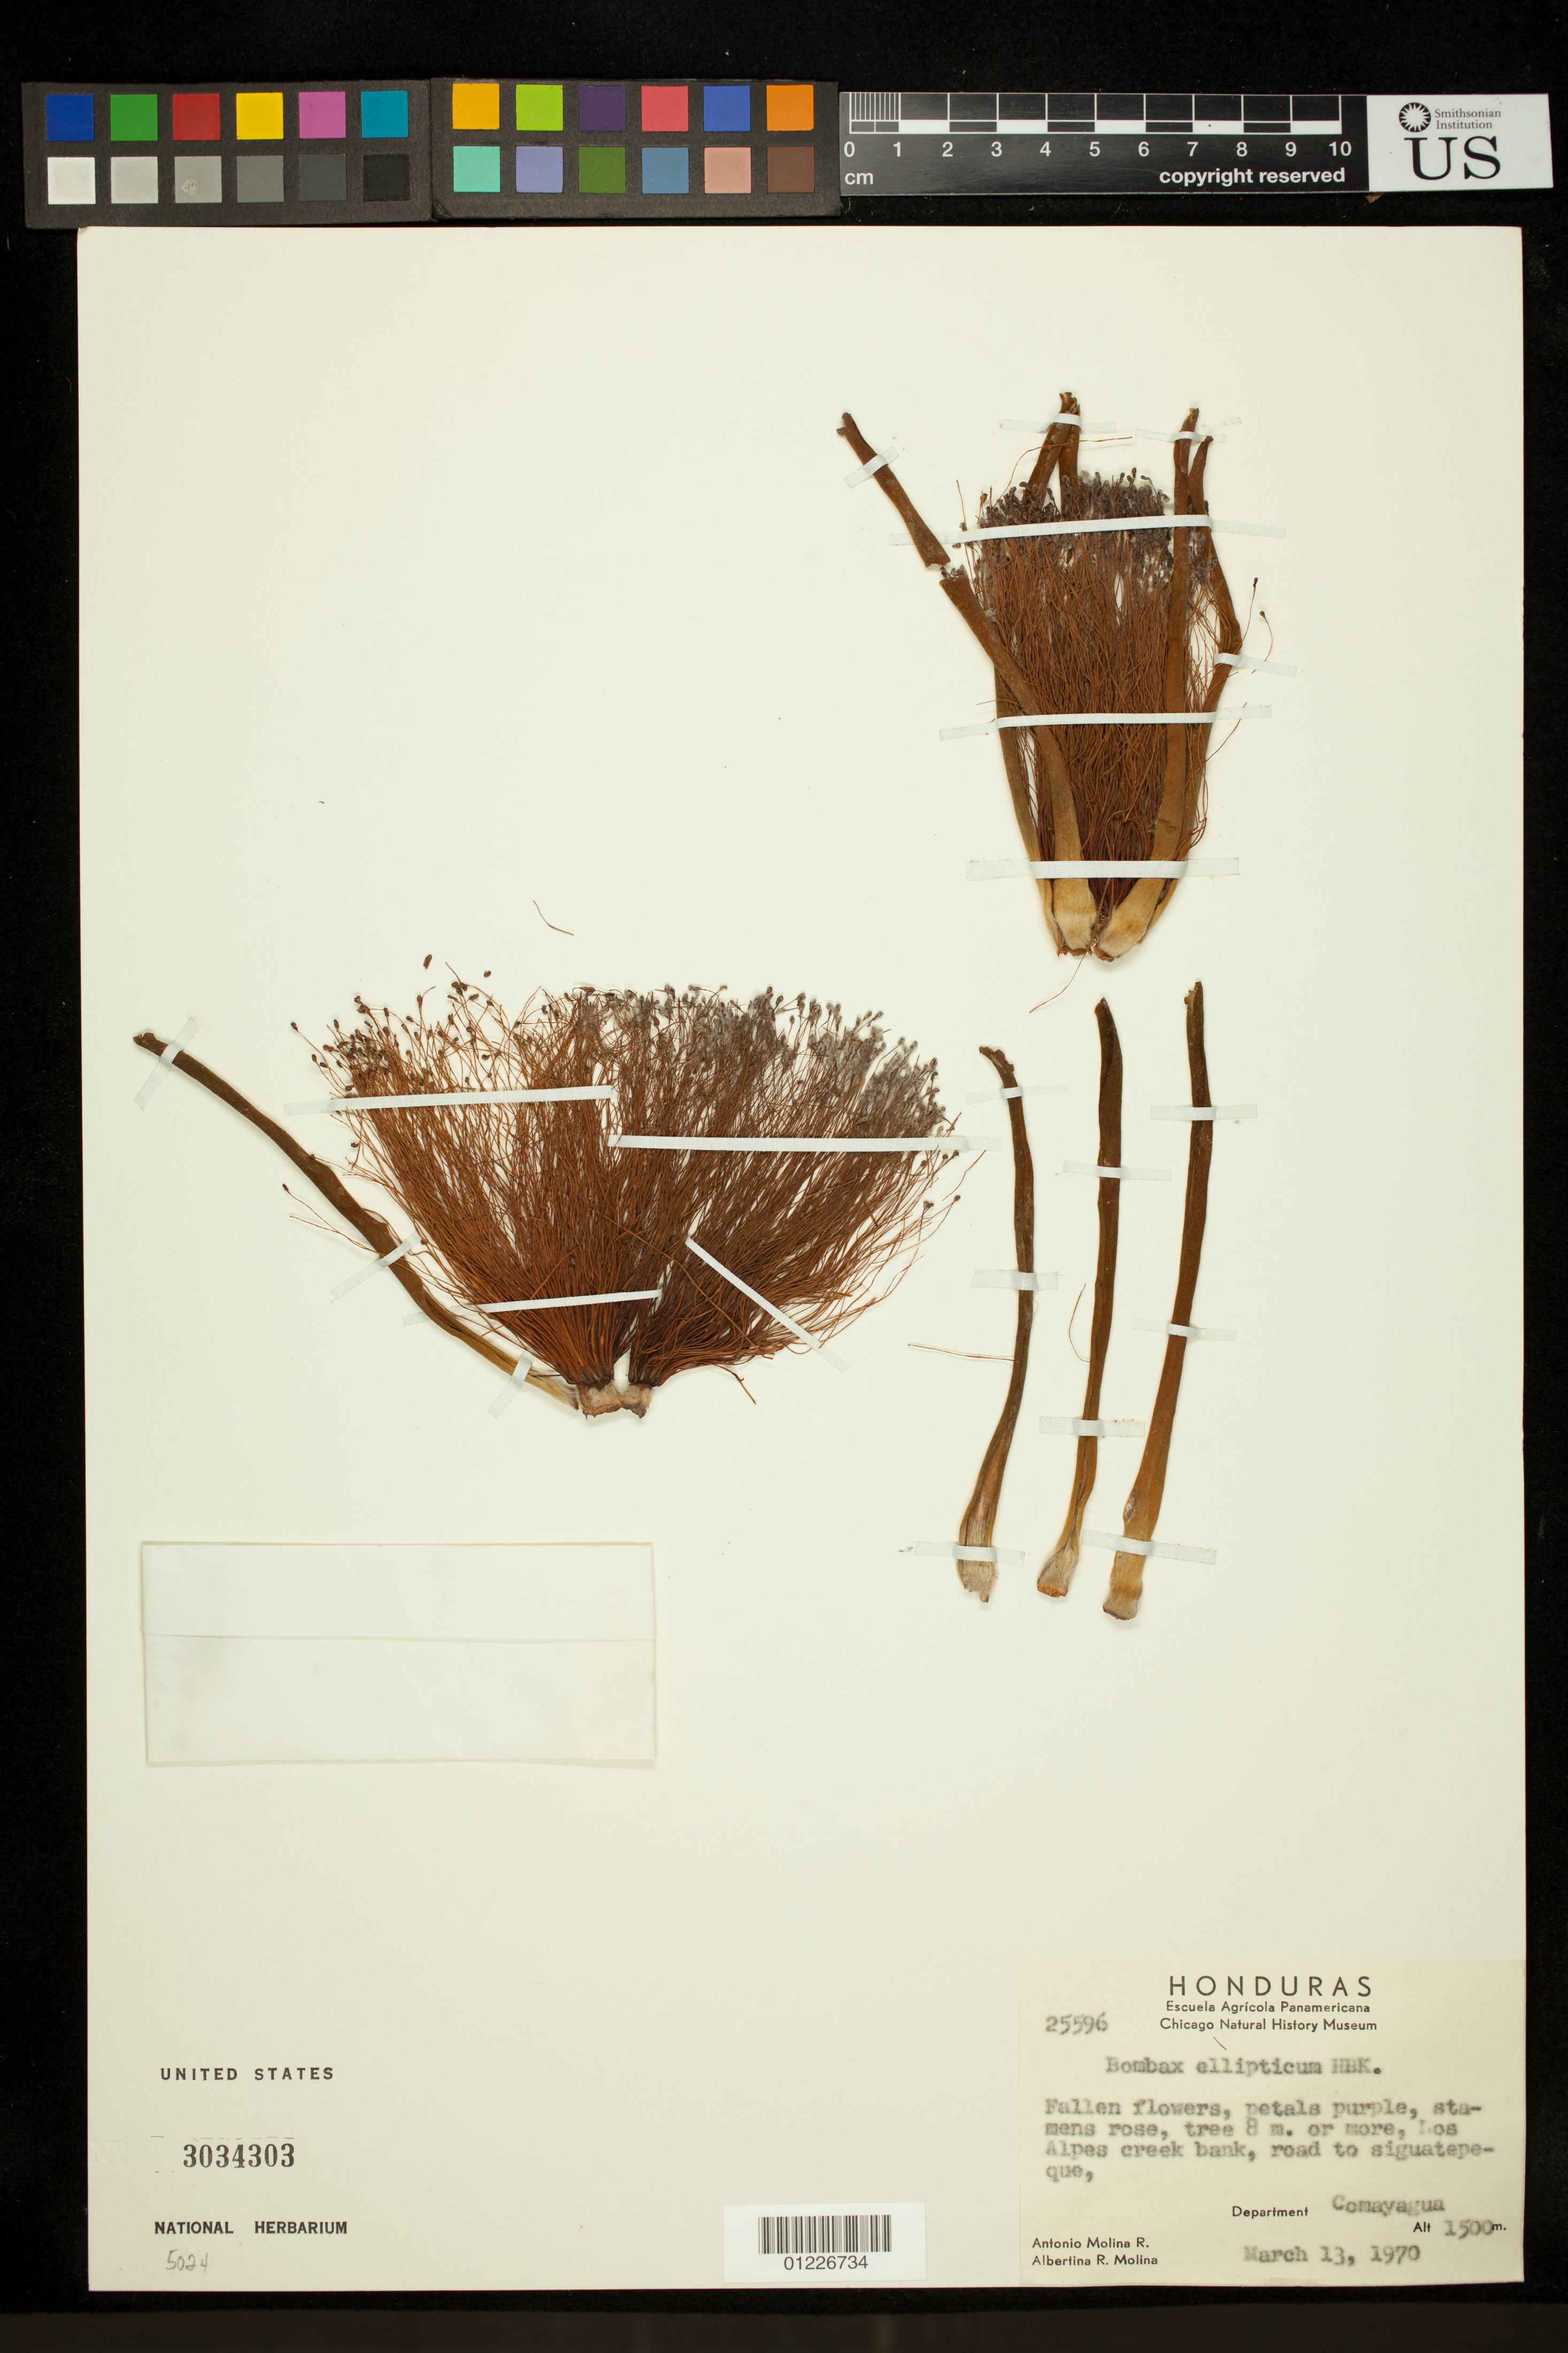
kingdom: Plantae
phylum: Tracheophyta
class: Magnoliopsida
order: Malvales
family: Malvaceae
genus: Pseudobombax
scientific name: Pseudobombax ellipticum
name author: (Kunth) Dugand G.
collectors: A. R. Molina & A. R. Molina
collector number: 25596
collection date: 1970-03-13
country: Honduras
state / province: Comayagua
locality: Los Alpes creek bank, road to Siguatepeque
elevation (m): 1500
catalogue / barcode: US 3034303